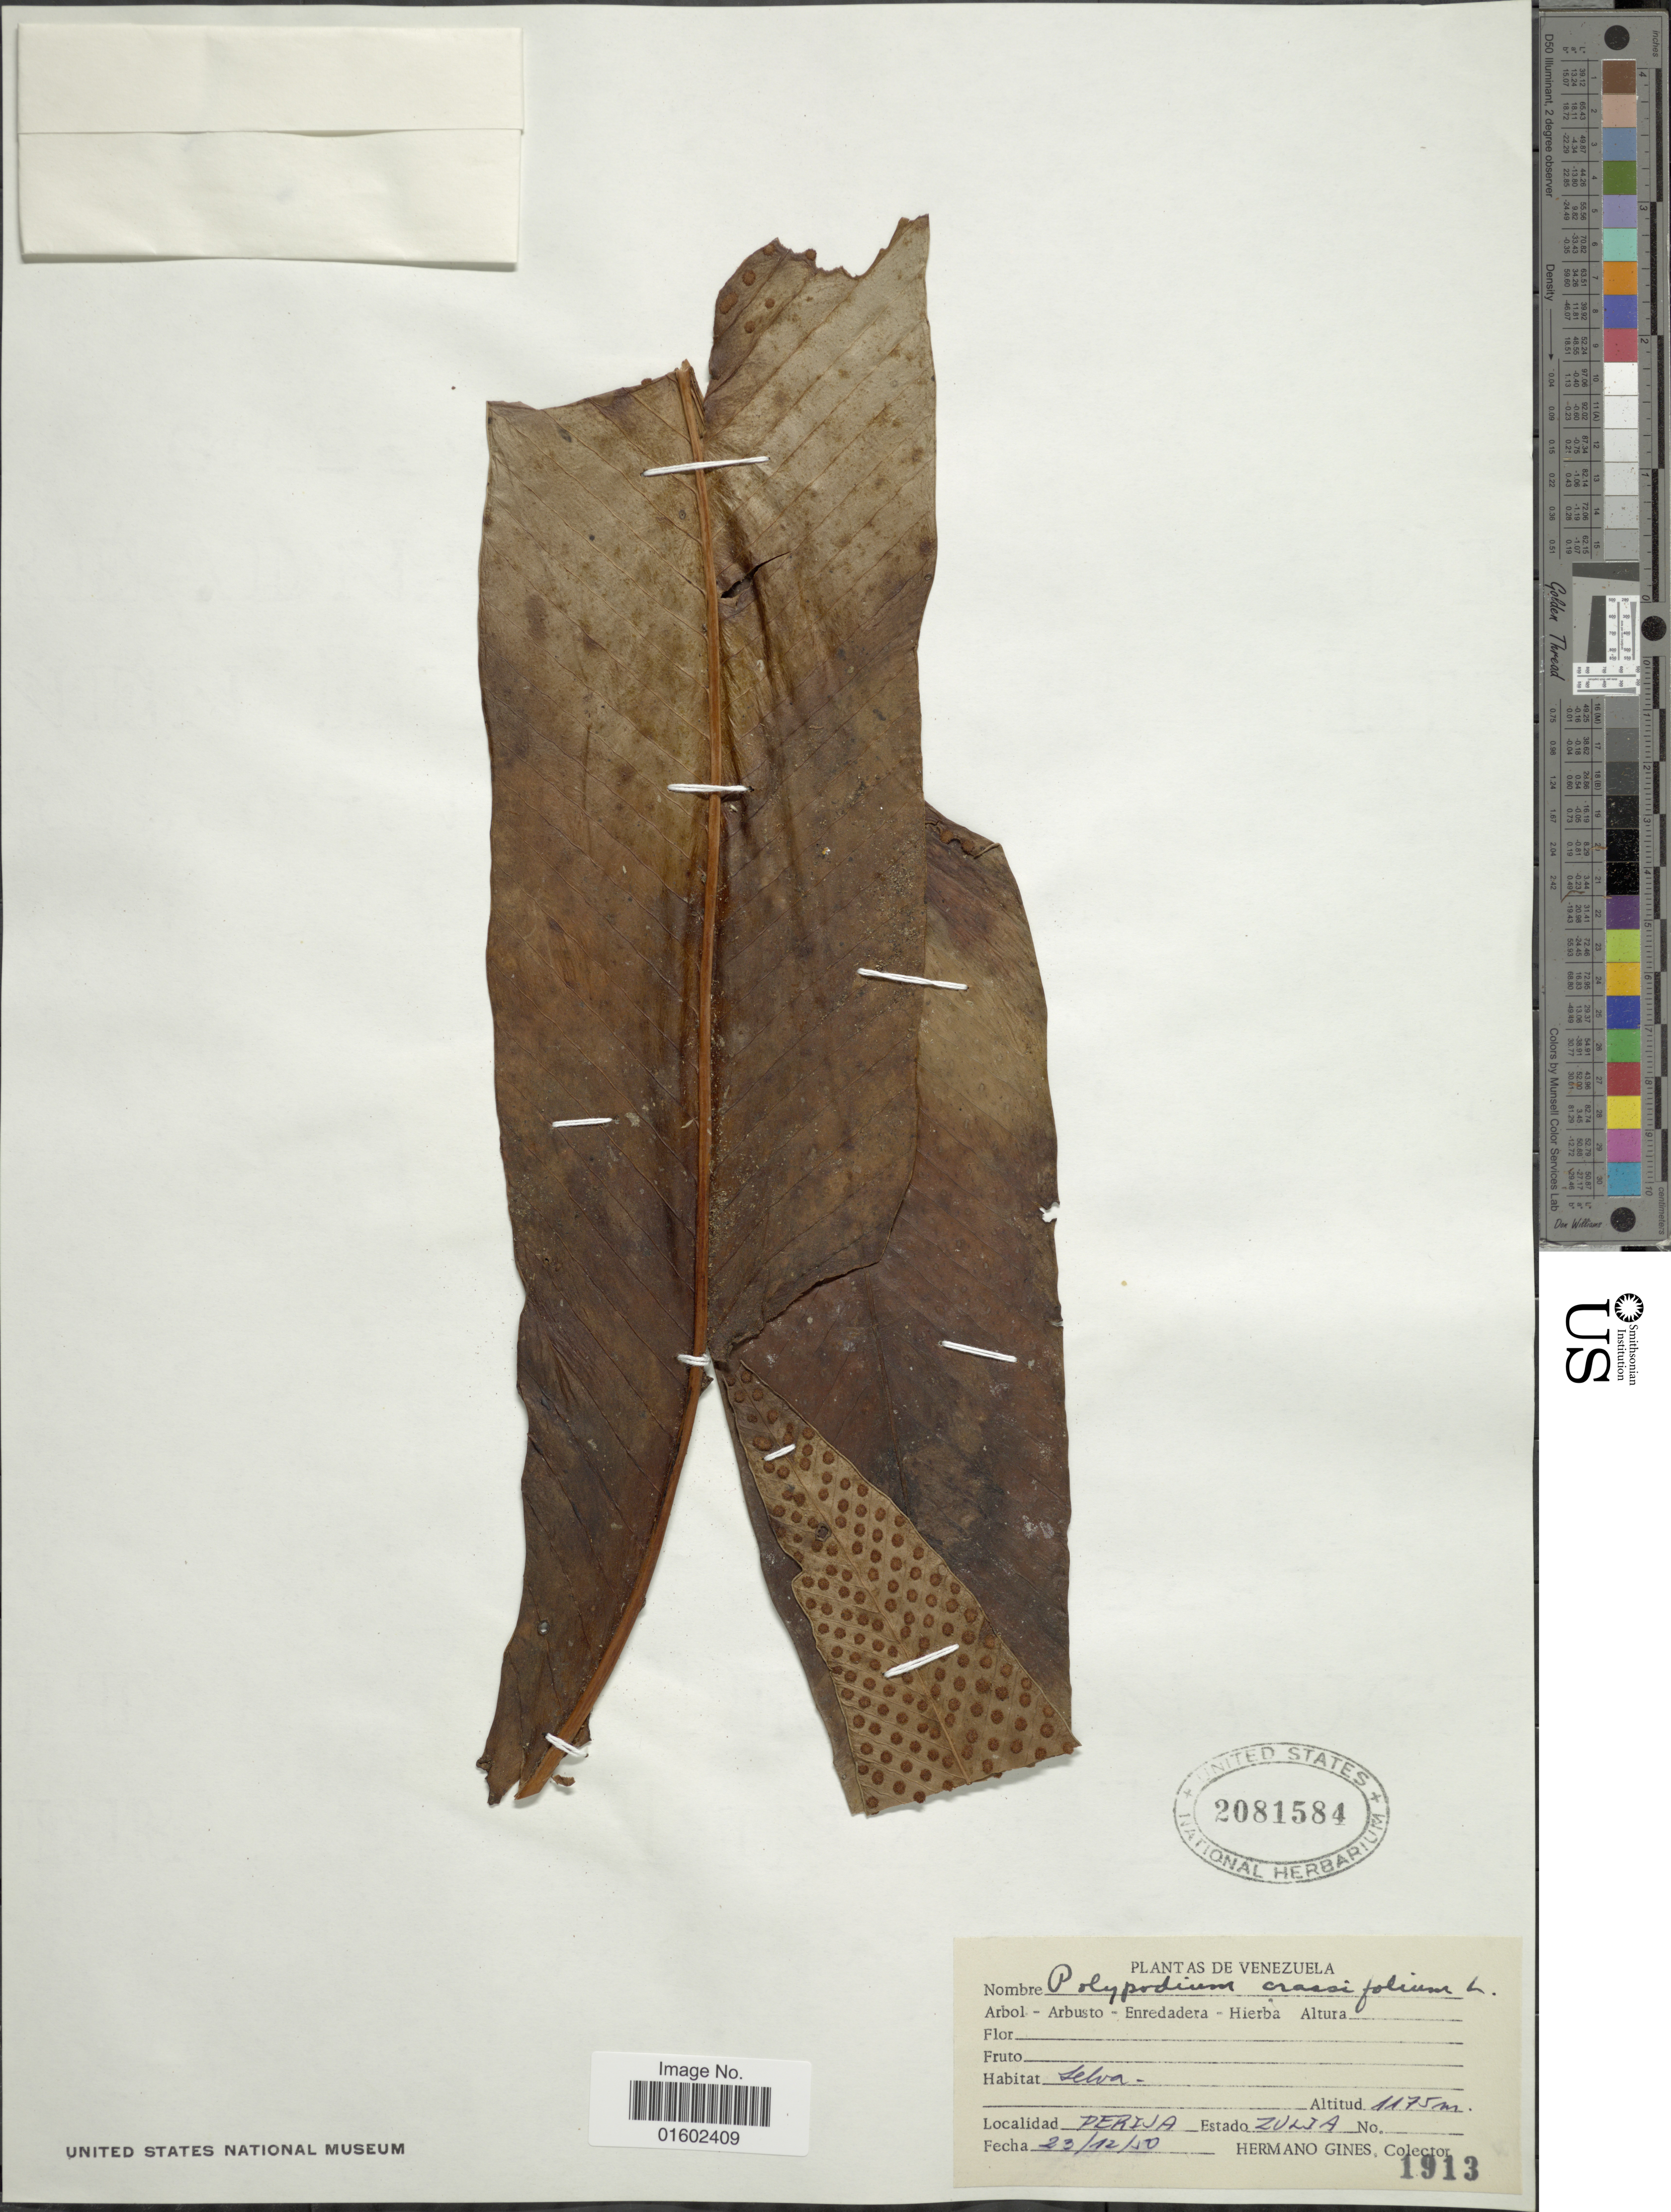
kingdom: Plantae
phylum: Tracheophyta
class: Polypodiopsida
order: Polypodiales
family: Polypodiaceae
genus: Niphidium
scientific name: Niphidium crassifolium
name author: (L.) Lellinger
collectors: Bro. Gines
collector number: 1913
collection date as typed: Transcribed d/m/y: 23/12/50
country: Venezuela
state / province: Zulia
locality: Perija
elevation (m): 1175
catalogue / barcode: US 2081584